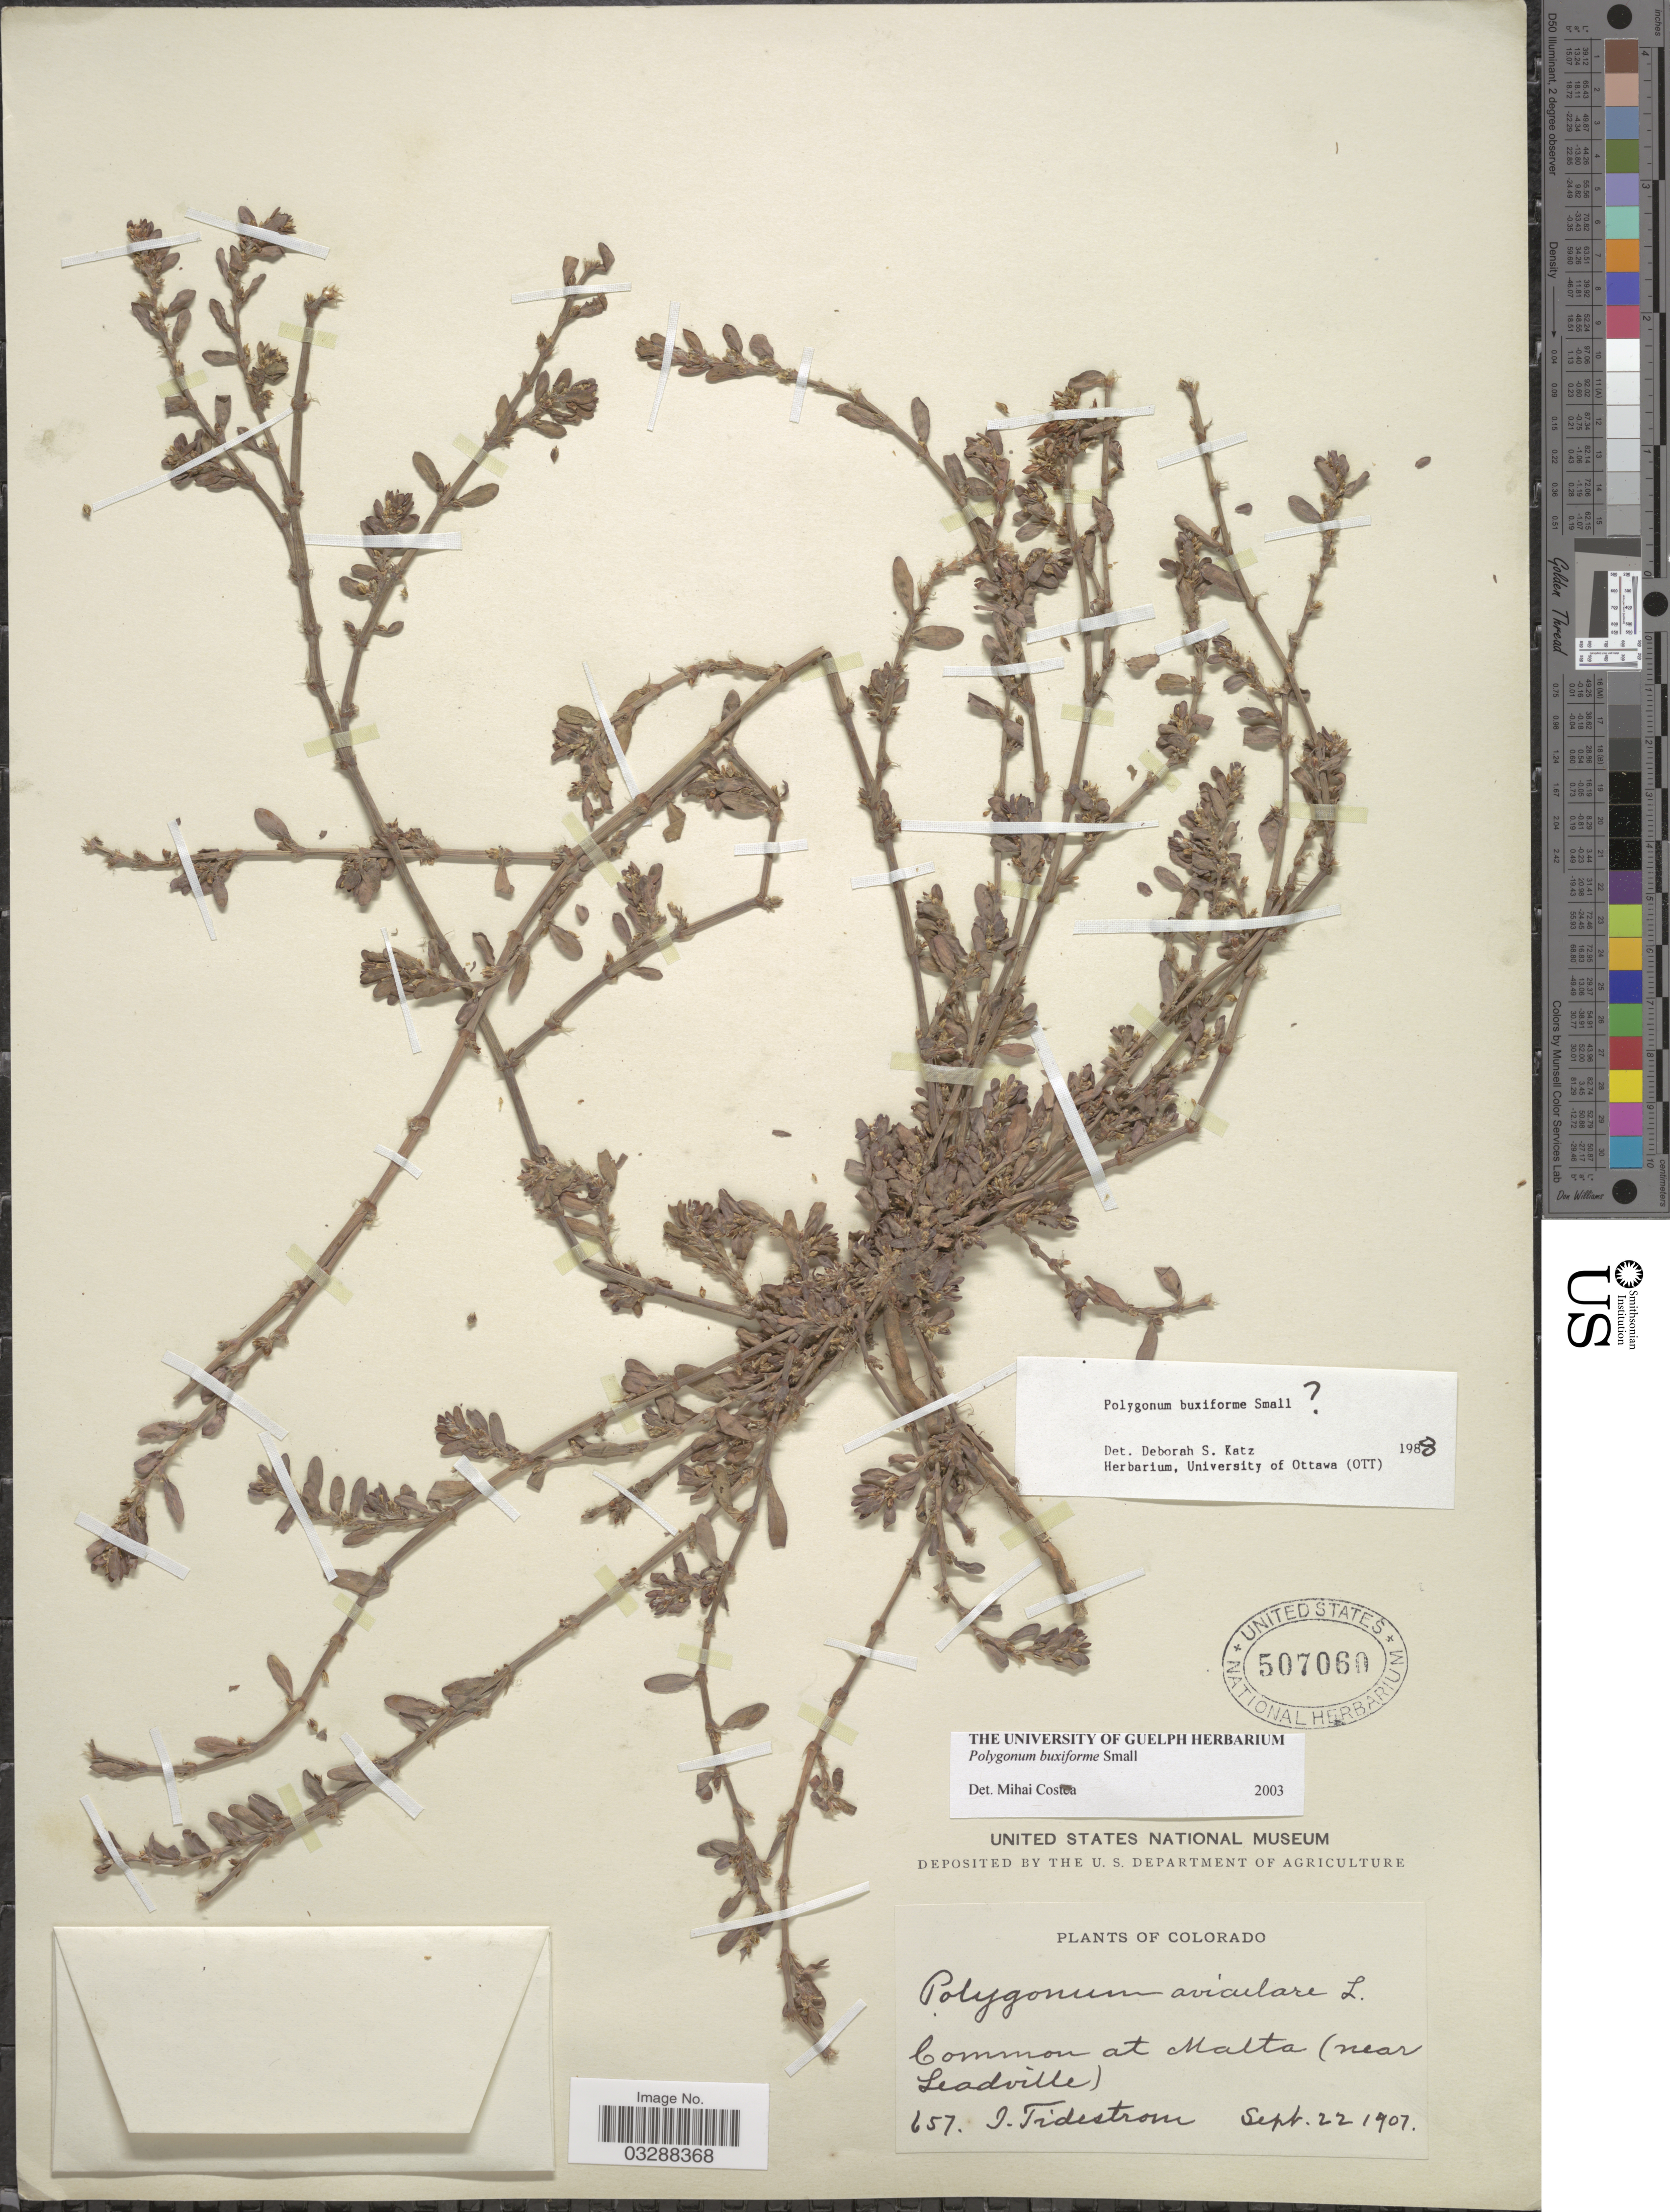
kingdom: Plantae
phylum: Tracheophyta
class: Magnoliopsida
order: Caryophyllales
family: Polygonaceae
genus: Polygonum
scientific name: Polygonum buxiforme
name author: Small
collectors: I. F. Tidestrom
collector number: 657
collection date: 1907-09-22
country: United States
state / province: Colorado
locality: Common at Malta (near Leadville).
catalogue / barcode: US 507060